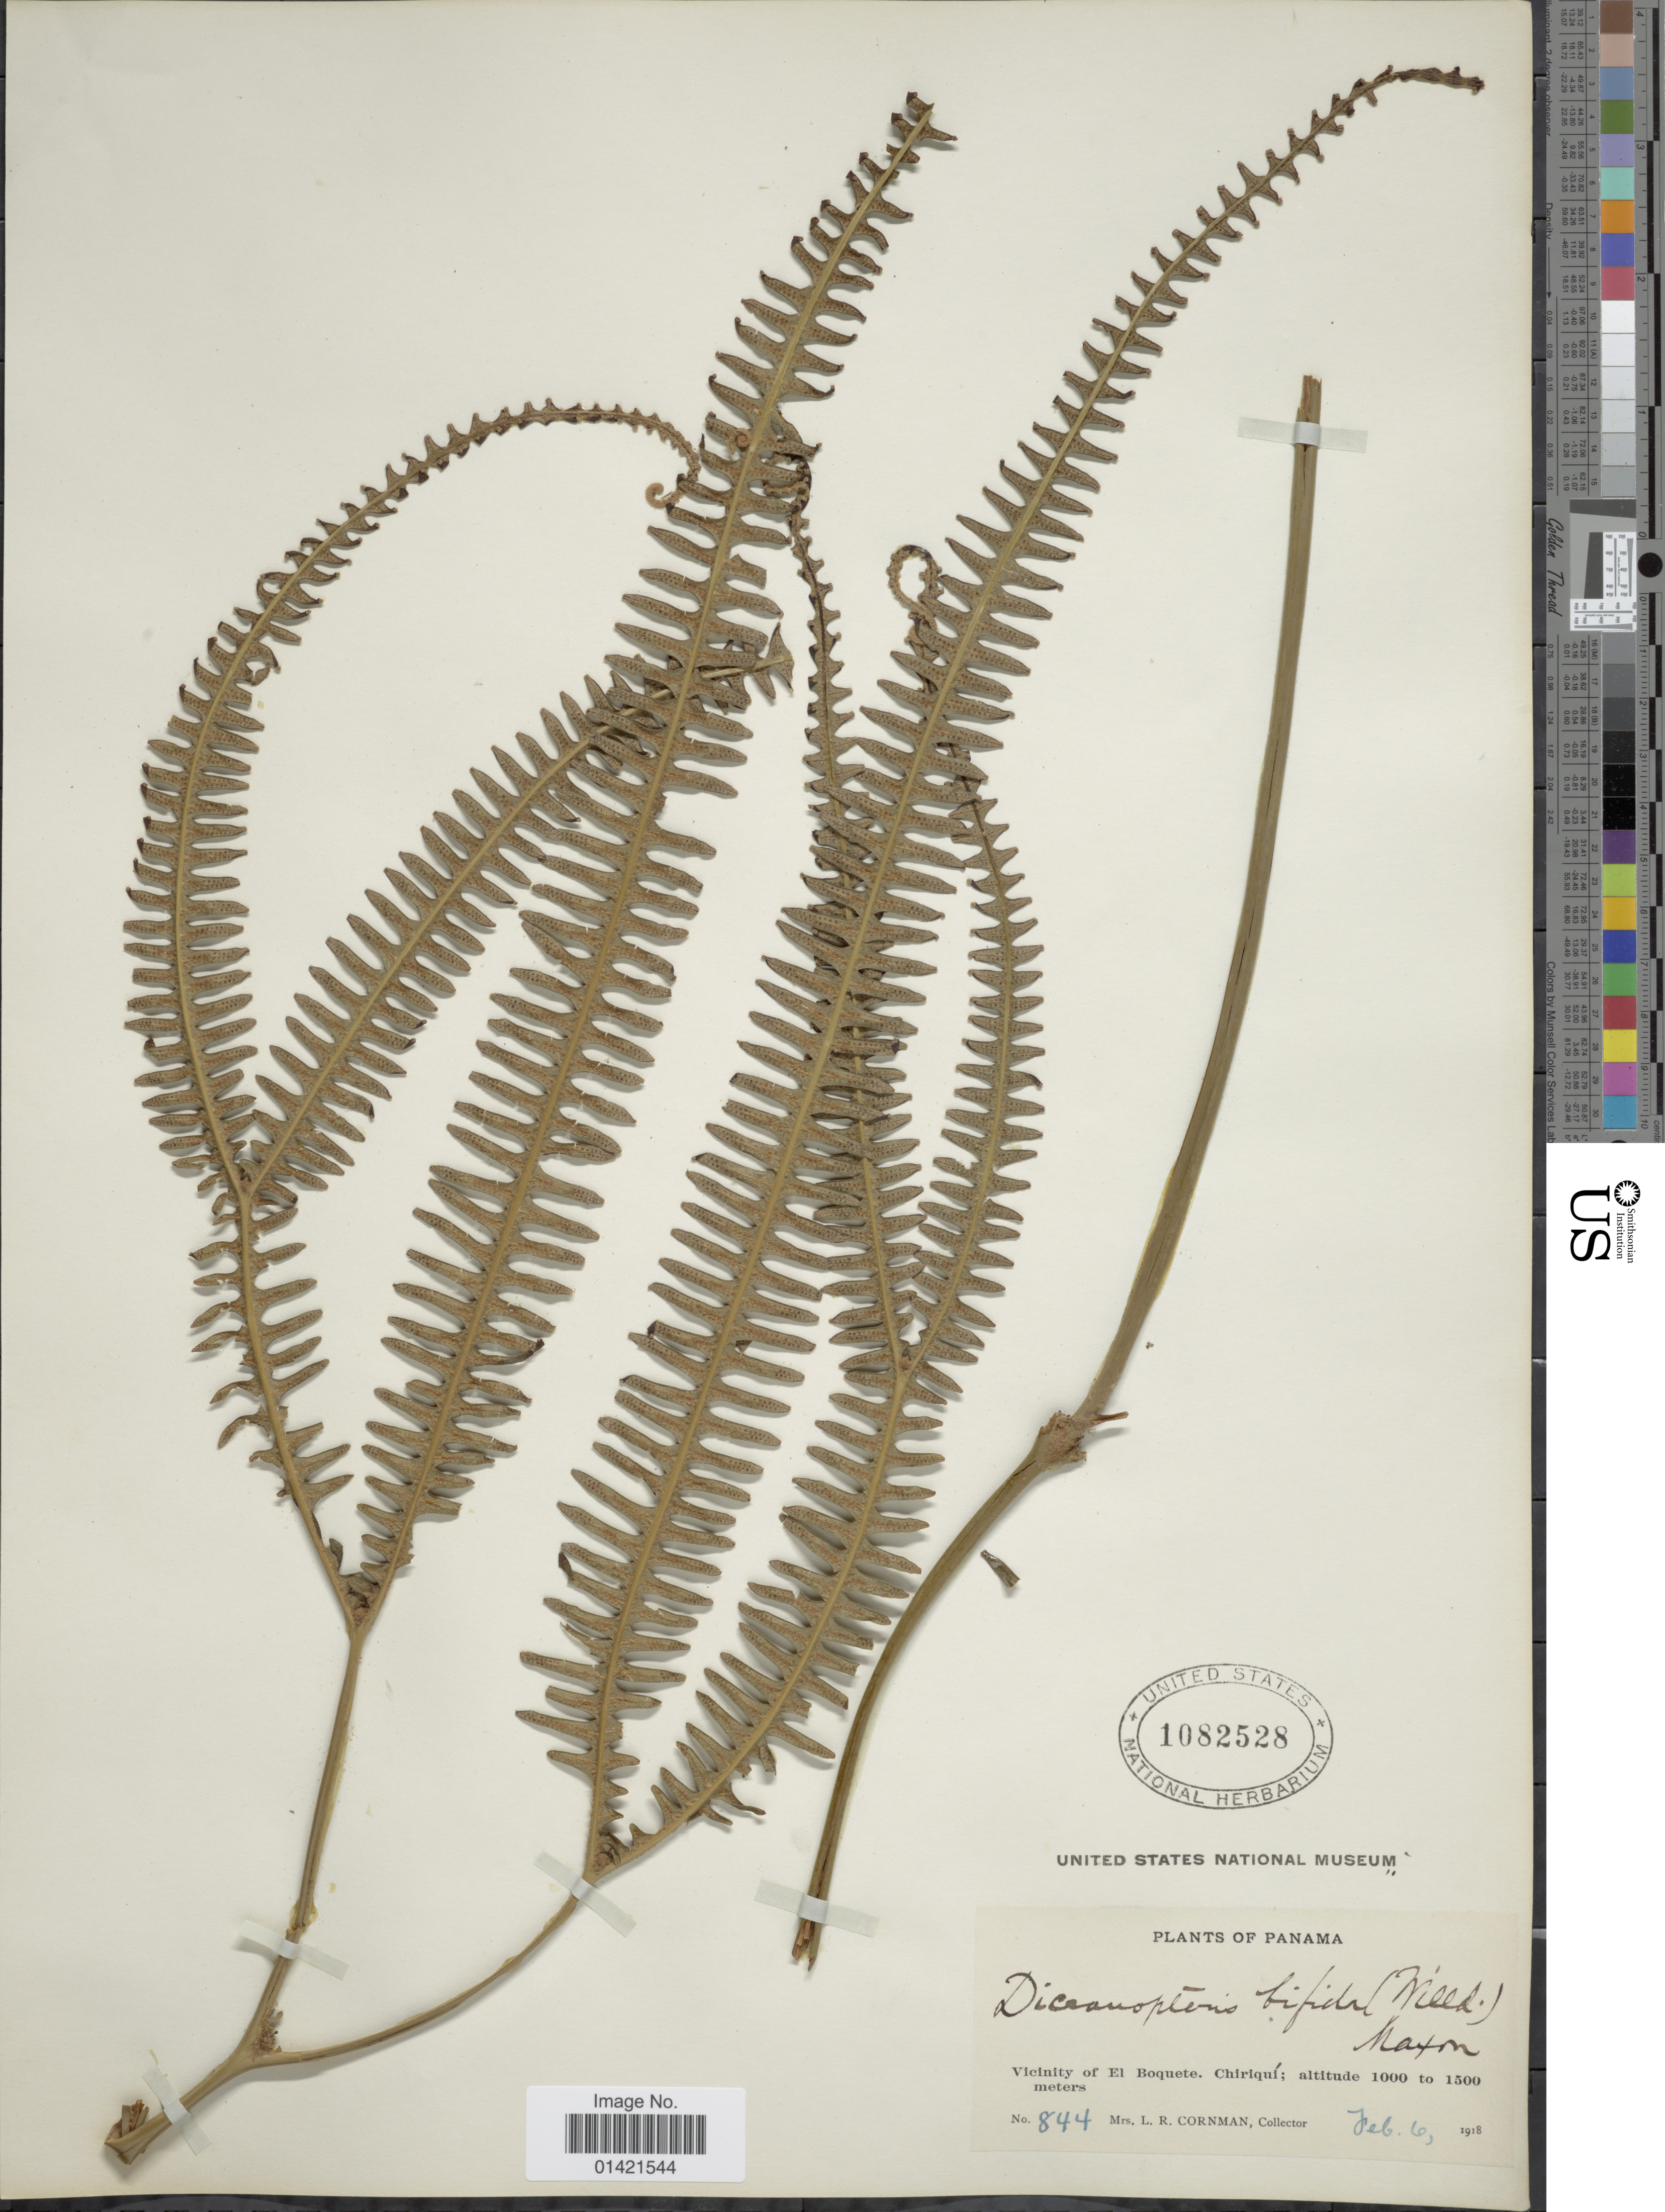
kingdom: Plantae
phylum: Tracheophyta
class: Polypodiopsida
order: Gleicheniales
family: Gleicheniaceae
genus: Sticherus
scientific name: Sticherus bifidus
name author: (Willd.) Ching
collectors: L. Cornman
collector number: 844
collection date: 1918-02-06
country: Panama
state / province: Chiriqui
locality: Vicinity of El Boquete.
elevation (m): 1000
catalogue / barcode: US 1082528